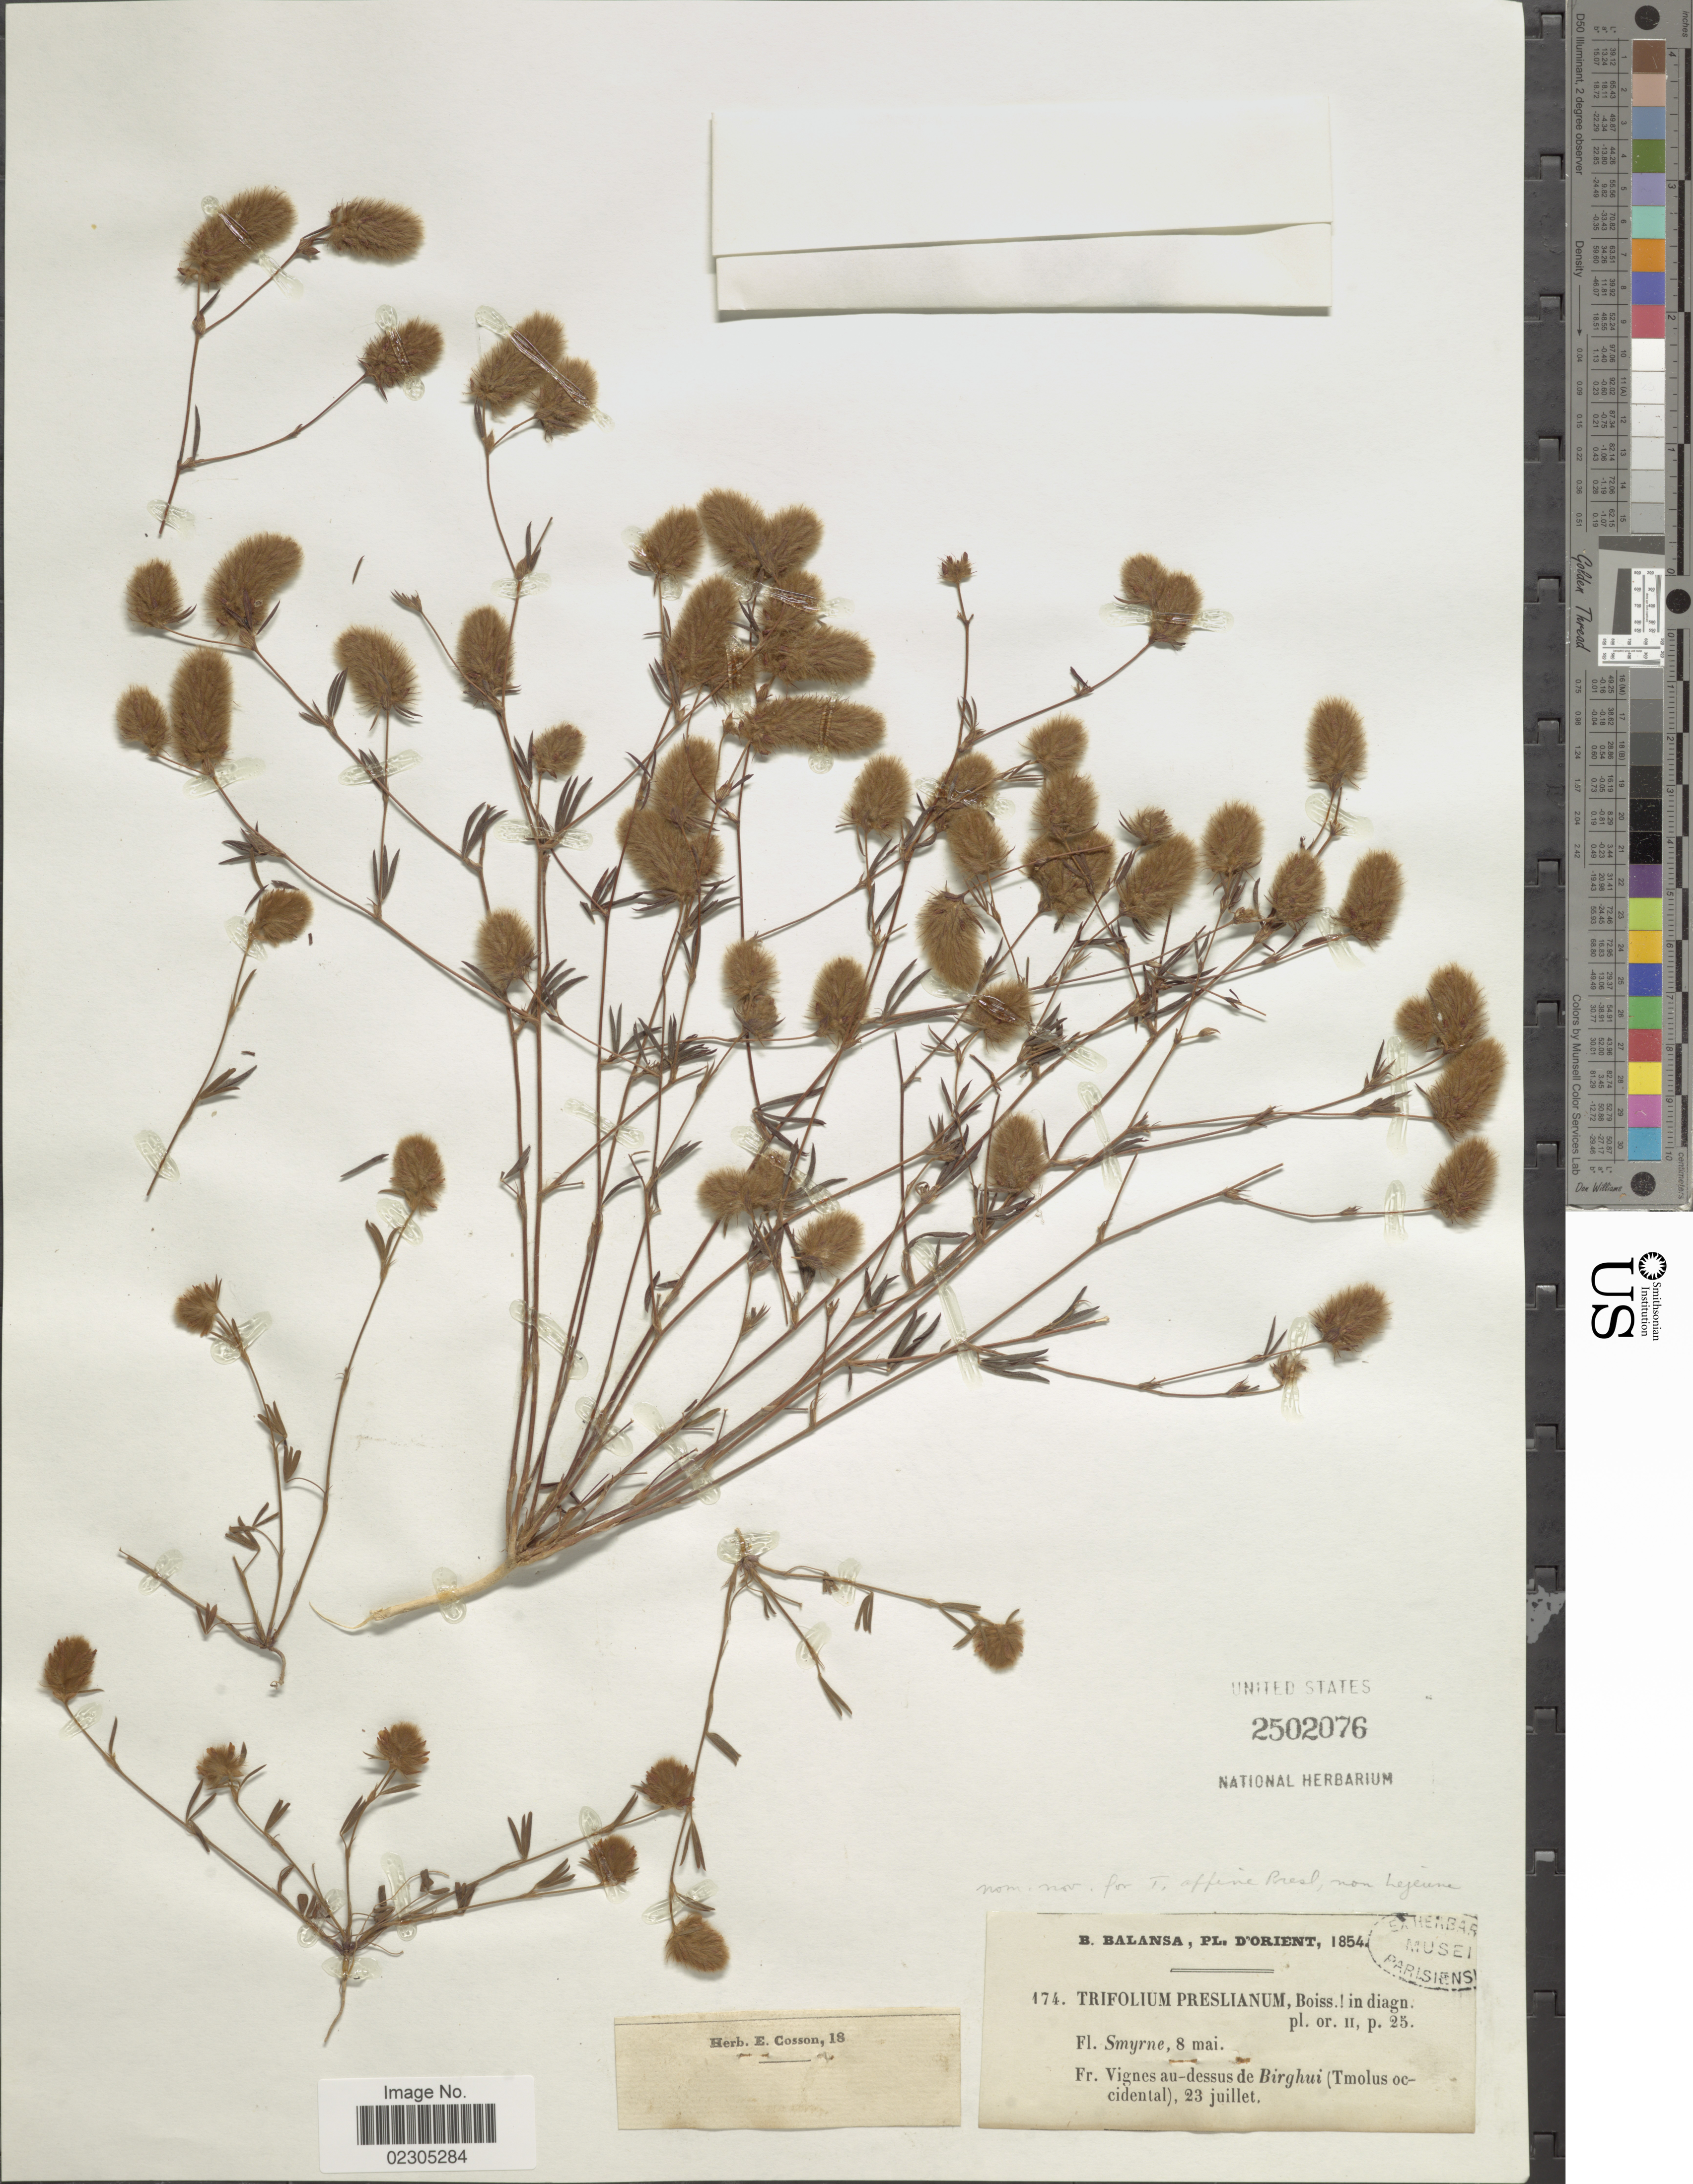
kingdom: Plantae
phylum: Tracheophyta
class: Magnoliopsida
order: Fabales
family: Fabaceae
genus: Trifolium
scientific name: Trifolium preslianum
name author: Boiss.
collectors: B. Balansa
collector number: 174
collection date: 1854-07-23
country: Turkey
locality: D'Orient, Fr. Vignes au-desses de Birghui (Tmolus occidental)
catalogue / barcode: US 2502076